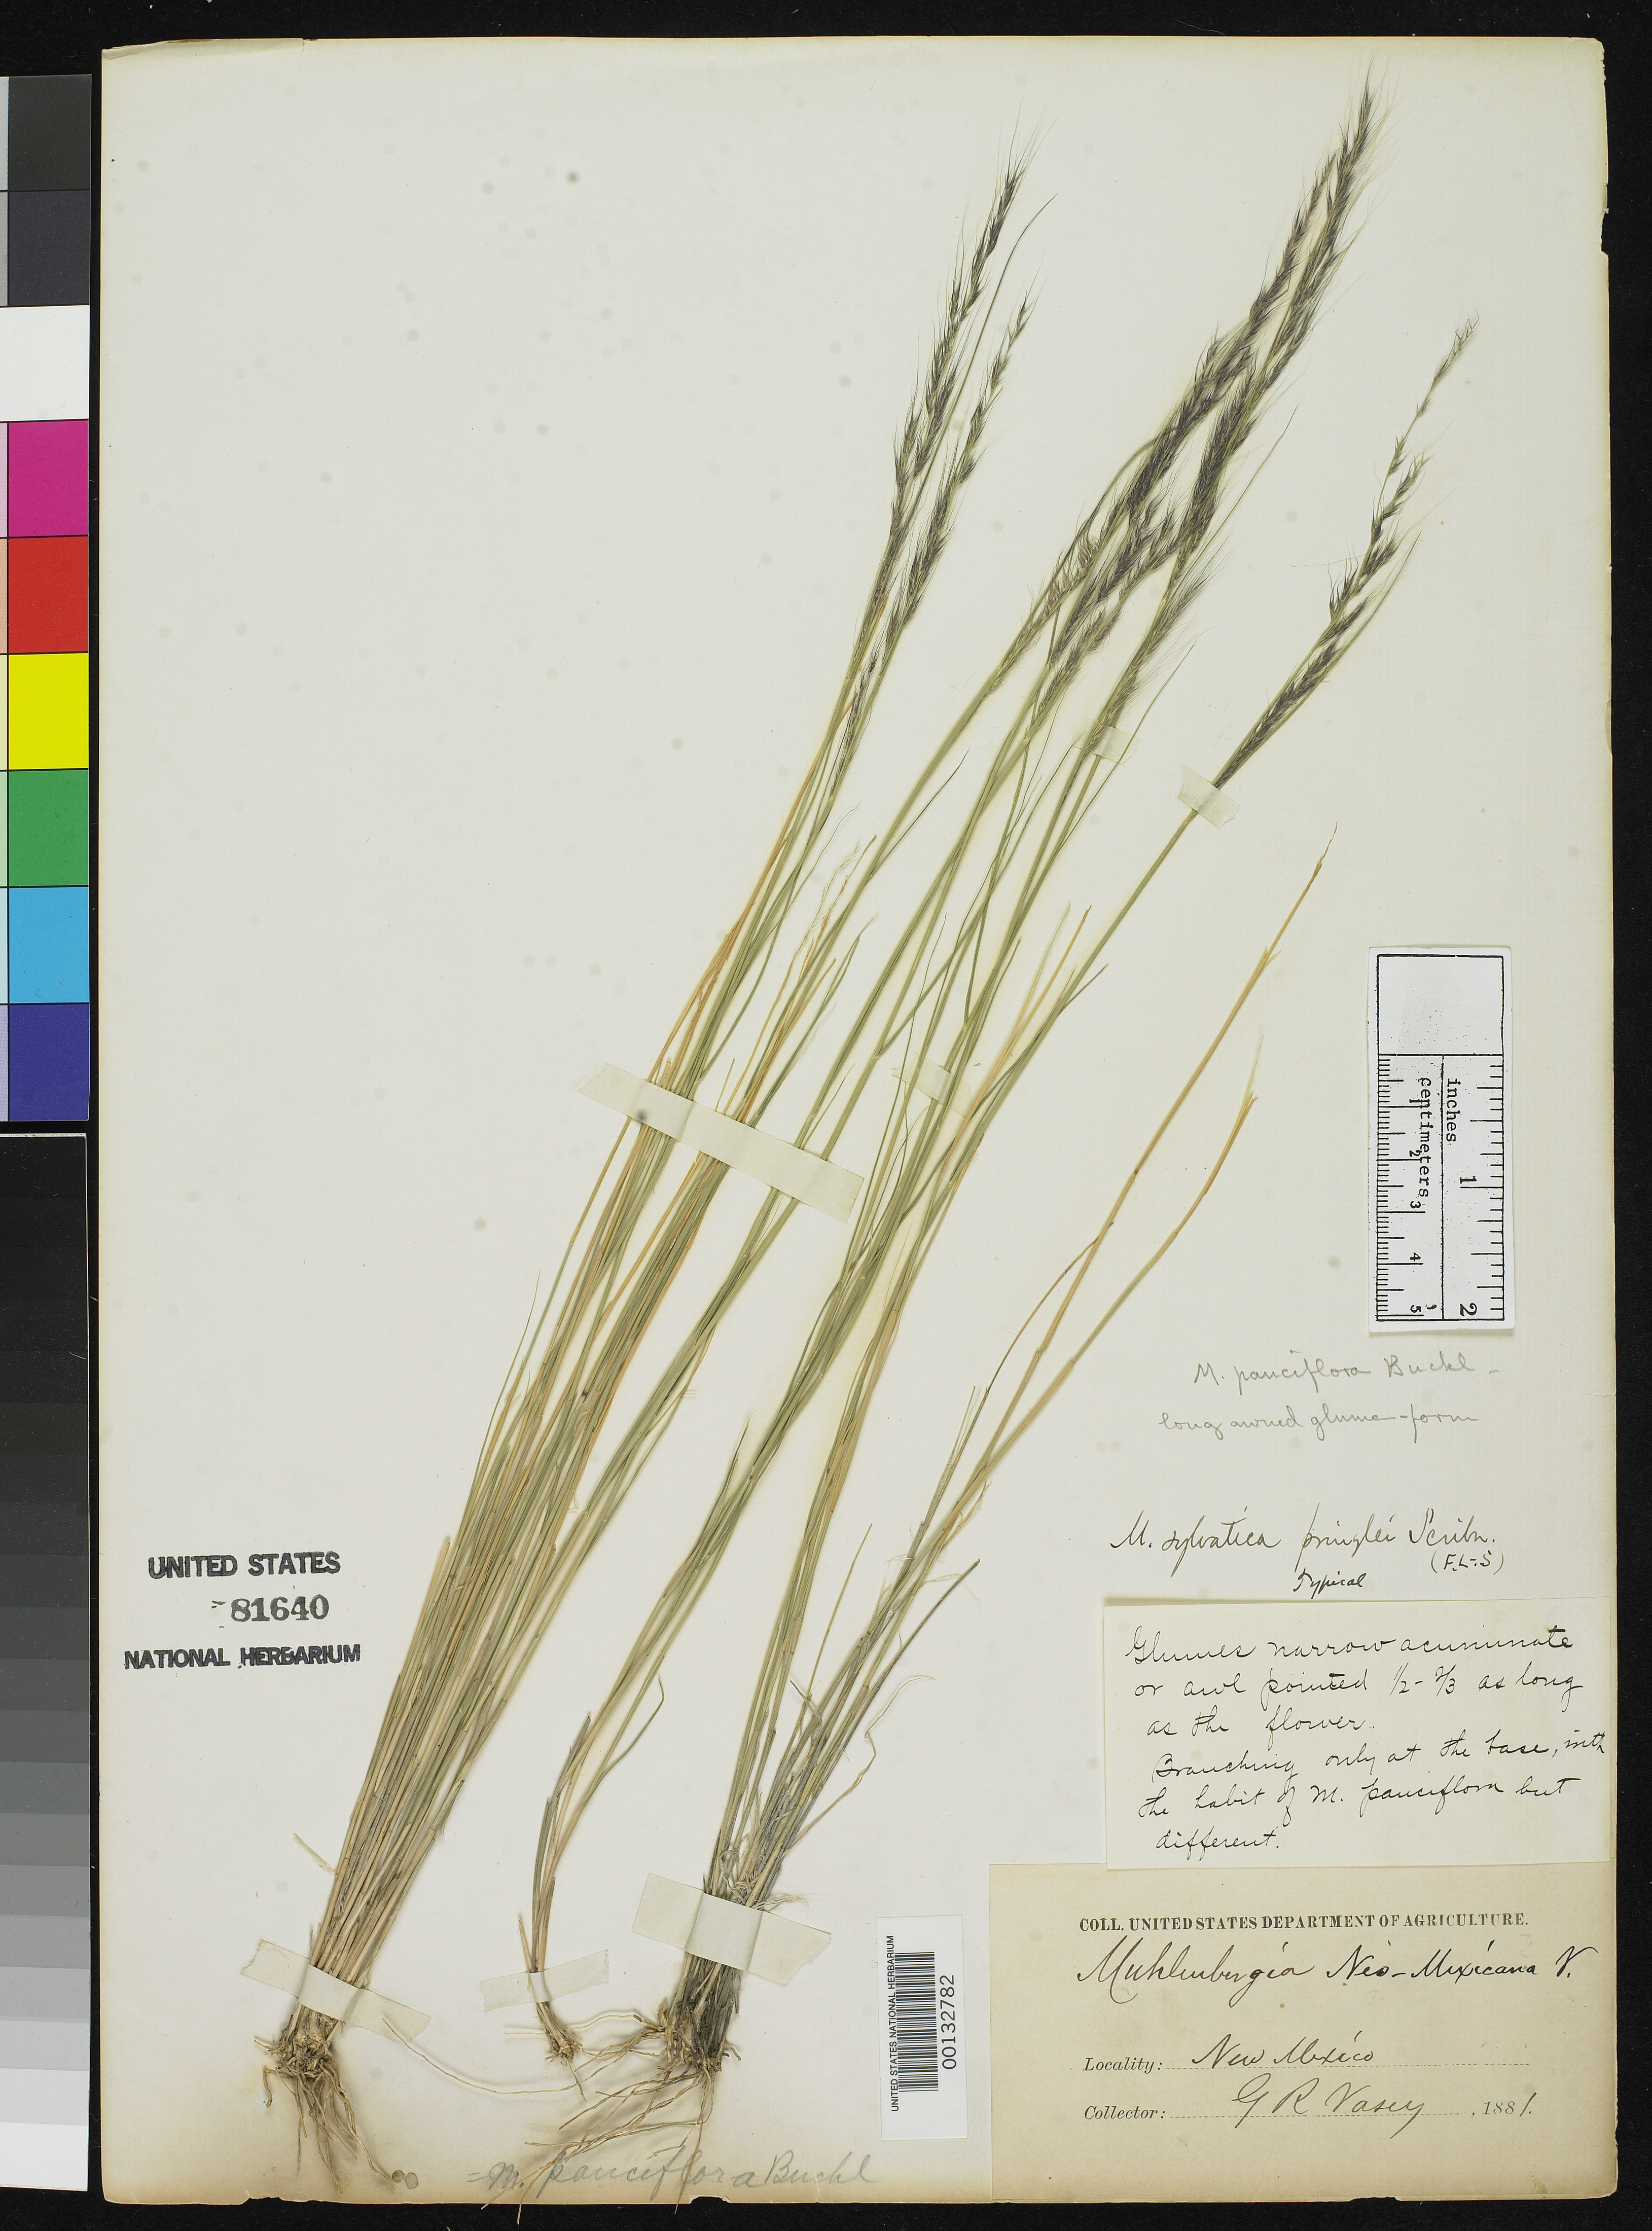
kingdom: Plantae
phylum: Tracheophyta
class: Liliopsida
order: Poales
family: Poaceae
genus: Muhlenbergia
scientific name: Muhlenbergia neomexicana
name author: Vasey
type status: Syntype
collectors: G. R. Vasey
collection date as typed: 1881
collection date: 1881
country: United States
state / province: New Mexico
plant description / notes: Another (probable) syntype of Muhlenbergia neo-mexicana Vasey is Pringle s.n. from Arizona, which is also a type of Muhlenbergia sylvatica var. pringlei Scribn. and filed in the type herbarium under that name.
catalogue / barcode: US 81640